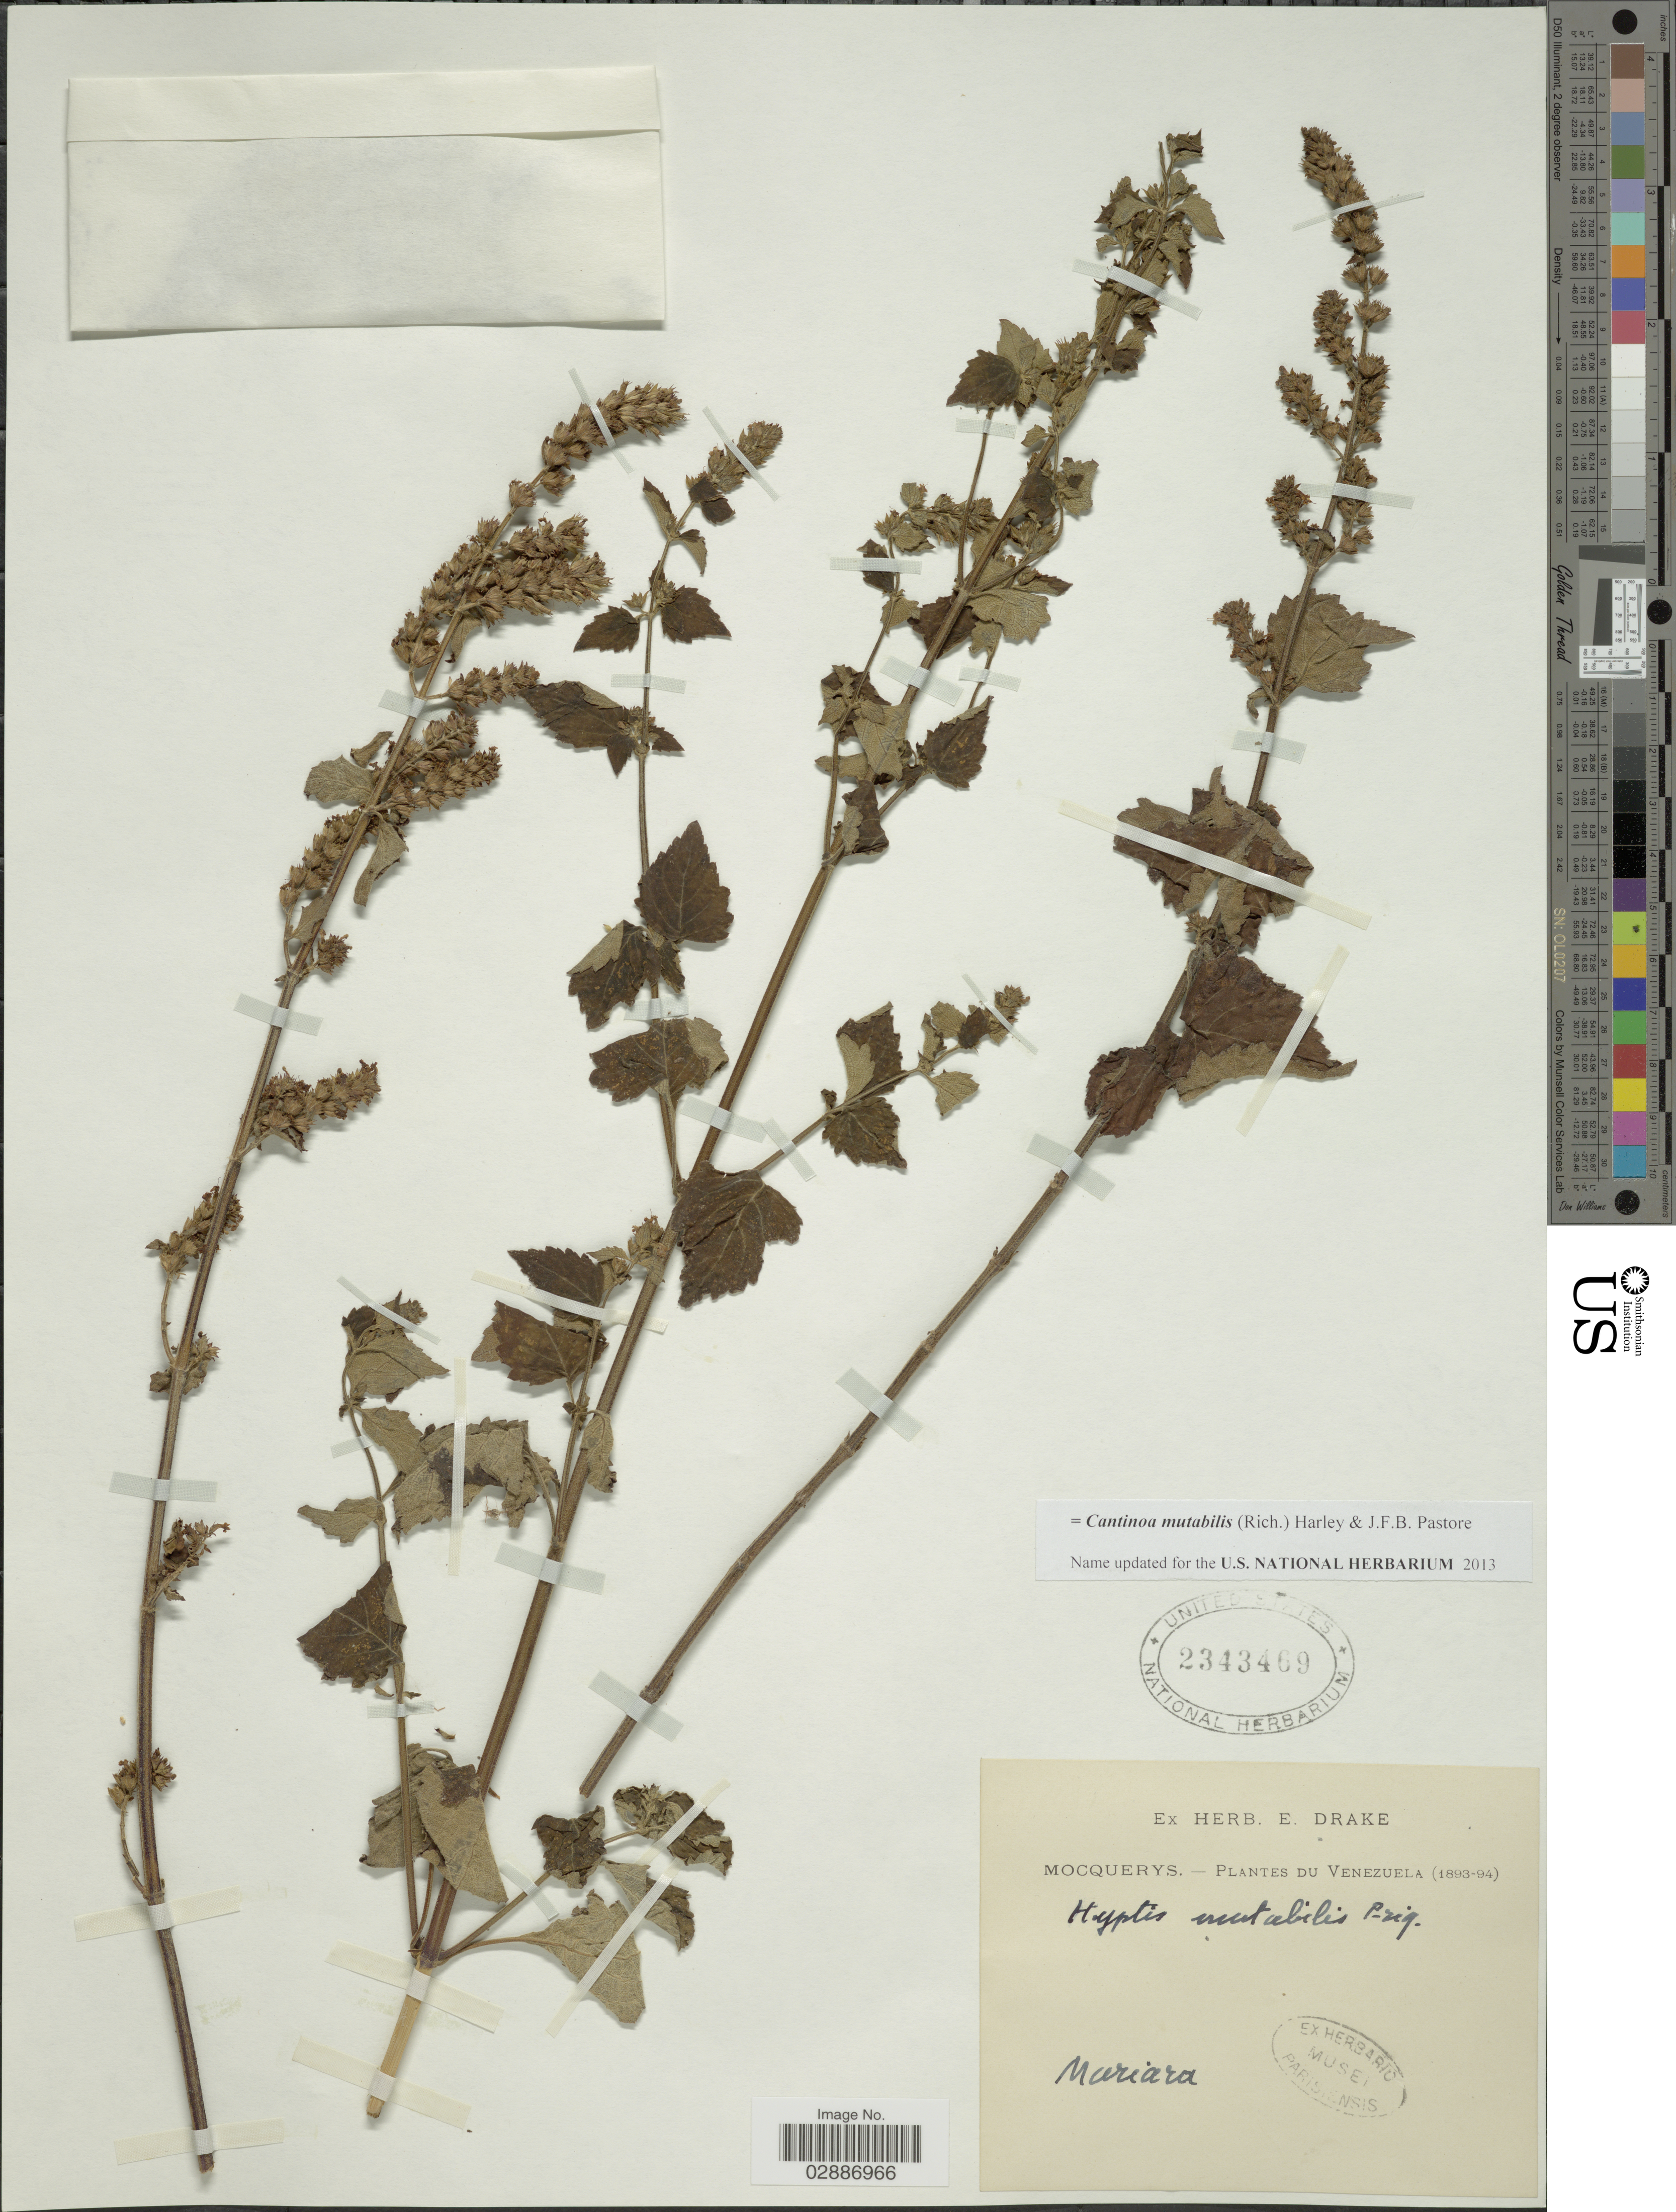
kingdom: Plantae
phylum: Tracheophyta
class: Magnoliopsida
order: Lamiales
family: Lamiaceae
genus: Cantinoa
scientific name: Cantinoa mutabilis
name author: (Epling) Harley & J.F.B. Pastore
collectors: A. Mocquerys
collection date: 1893/1894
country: Venezuela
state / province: Carabobo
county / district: Diego Ibarra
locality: Mariara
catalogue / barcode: US 2343469